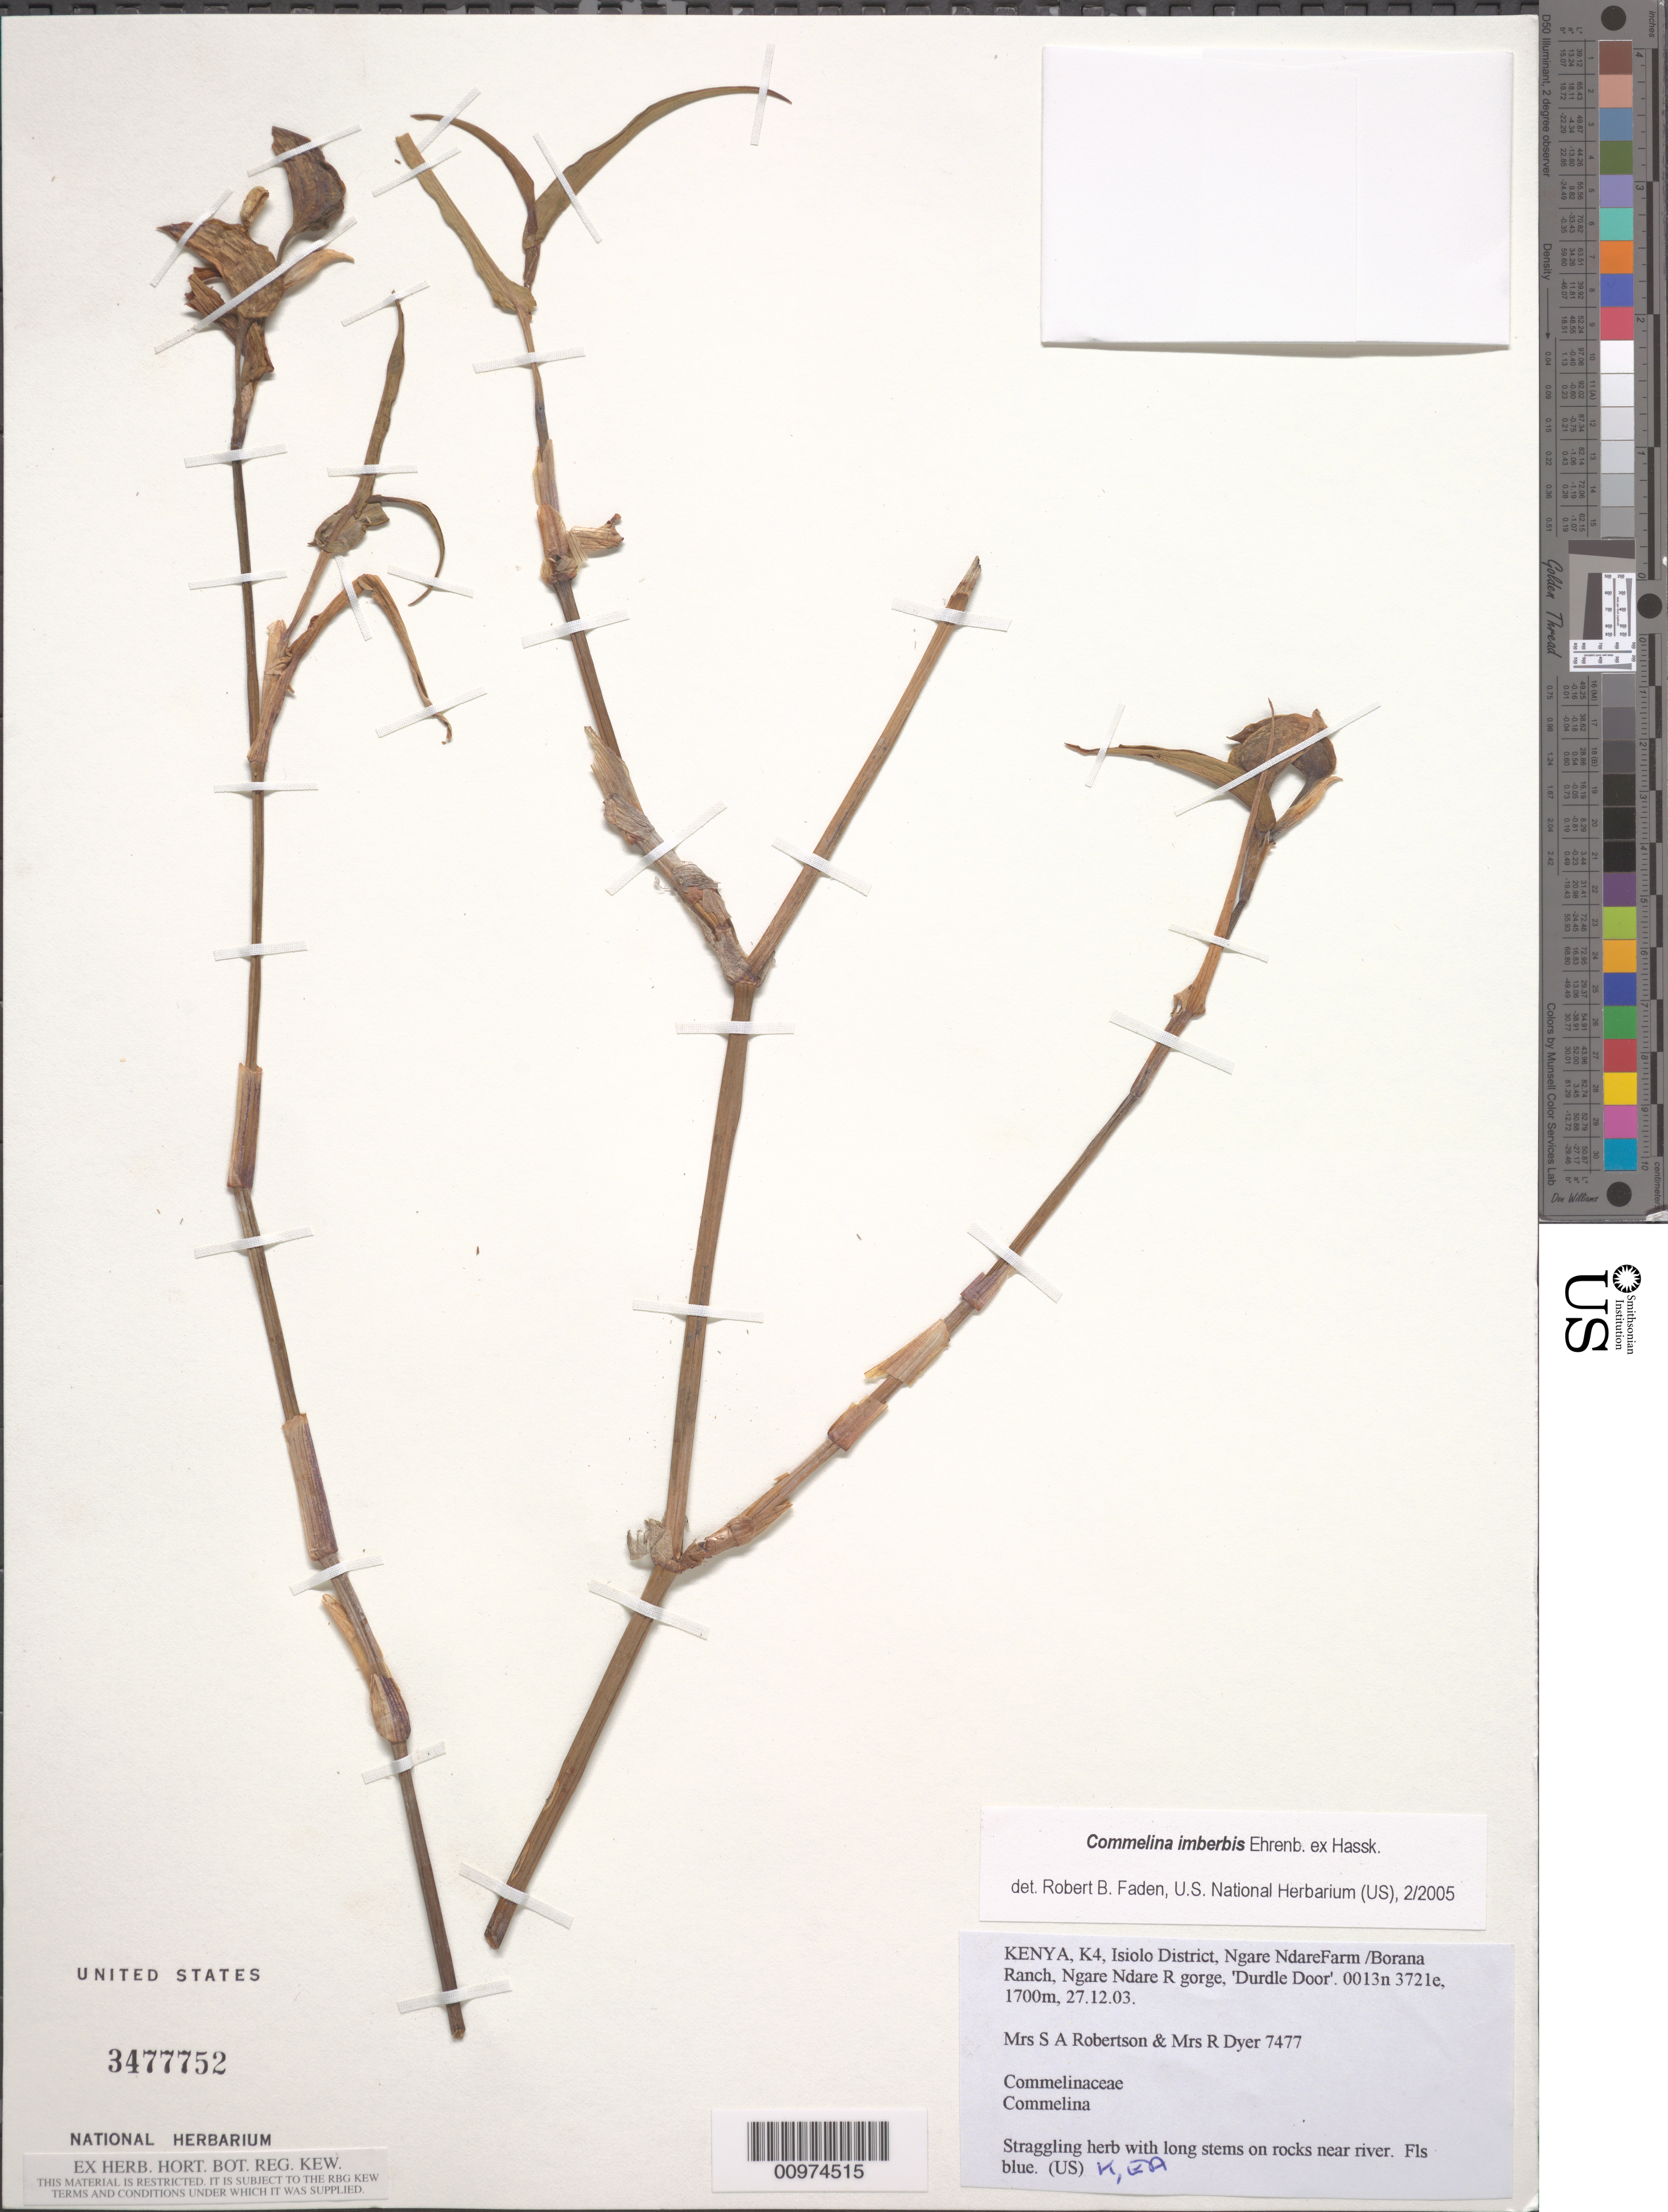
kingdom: Plantae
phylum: Tracheophyta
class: Liliopsida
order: Commelinales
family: Commelinaceae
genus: Commelina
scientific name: Commelina imberbis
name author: Ehrenb. ex Hassk.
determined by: Faden, Robert B., (US), Smithsonian Institution - National Museum of Natural History (UNITED STATES)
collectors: S. A. Robertson et al.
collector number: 7477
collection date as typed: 27 Dec 2003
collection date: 2003-12-27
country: Kenya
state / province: Isiolo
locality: K4 Ngare NdareFarm /Borana Ranch, Ngare Ndare R gorge,l 'Durdle Door'.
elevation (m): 1700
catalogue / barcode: US 3477752